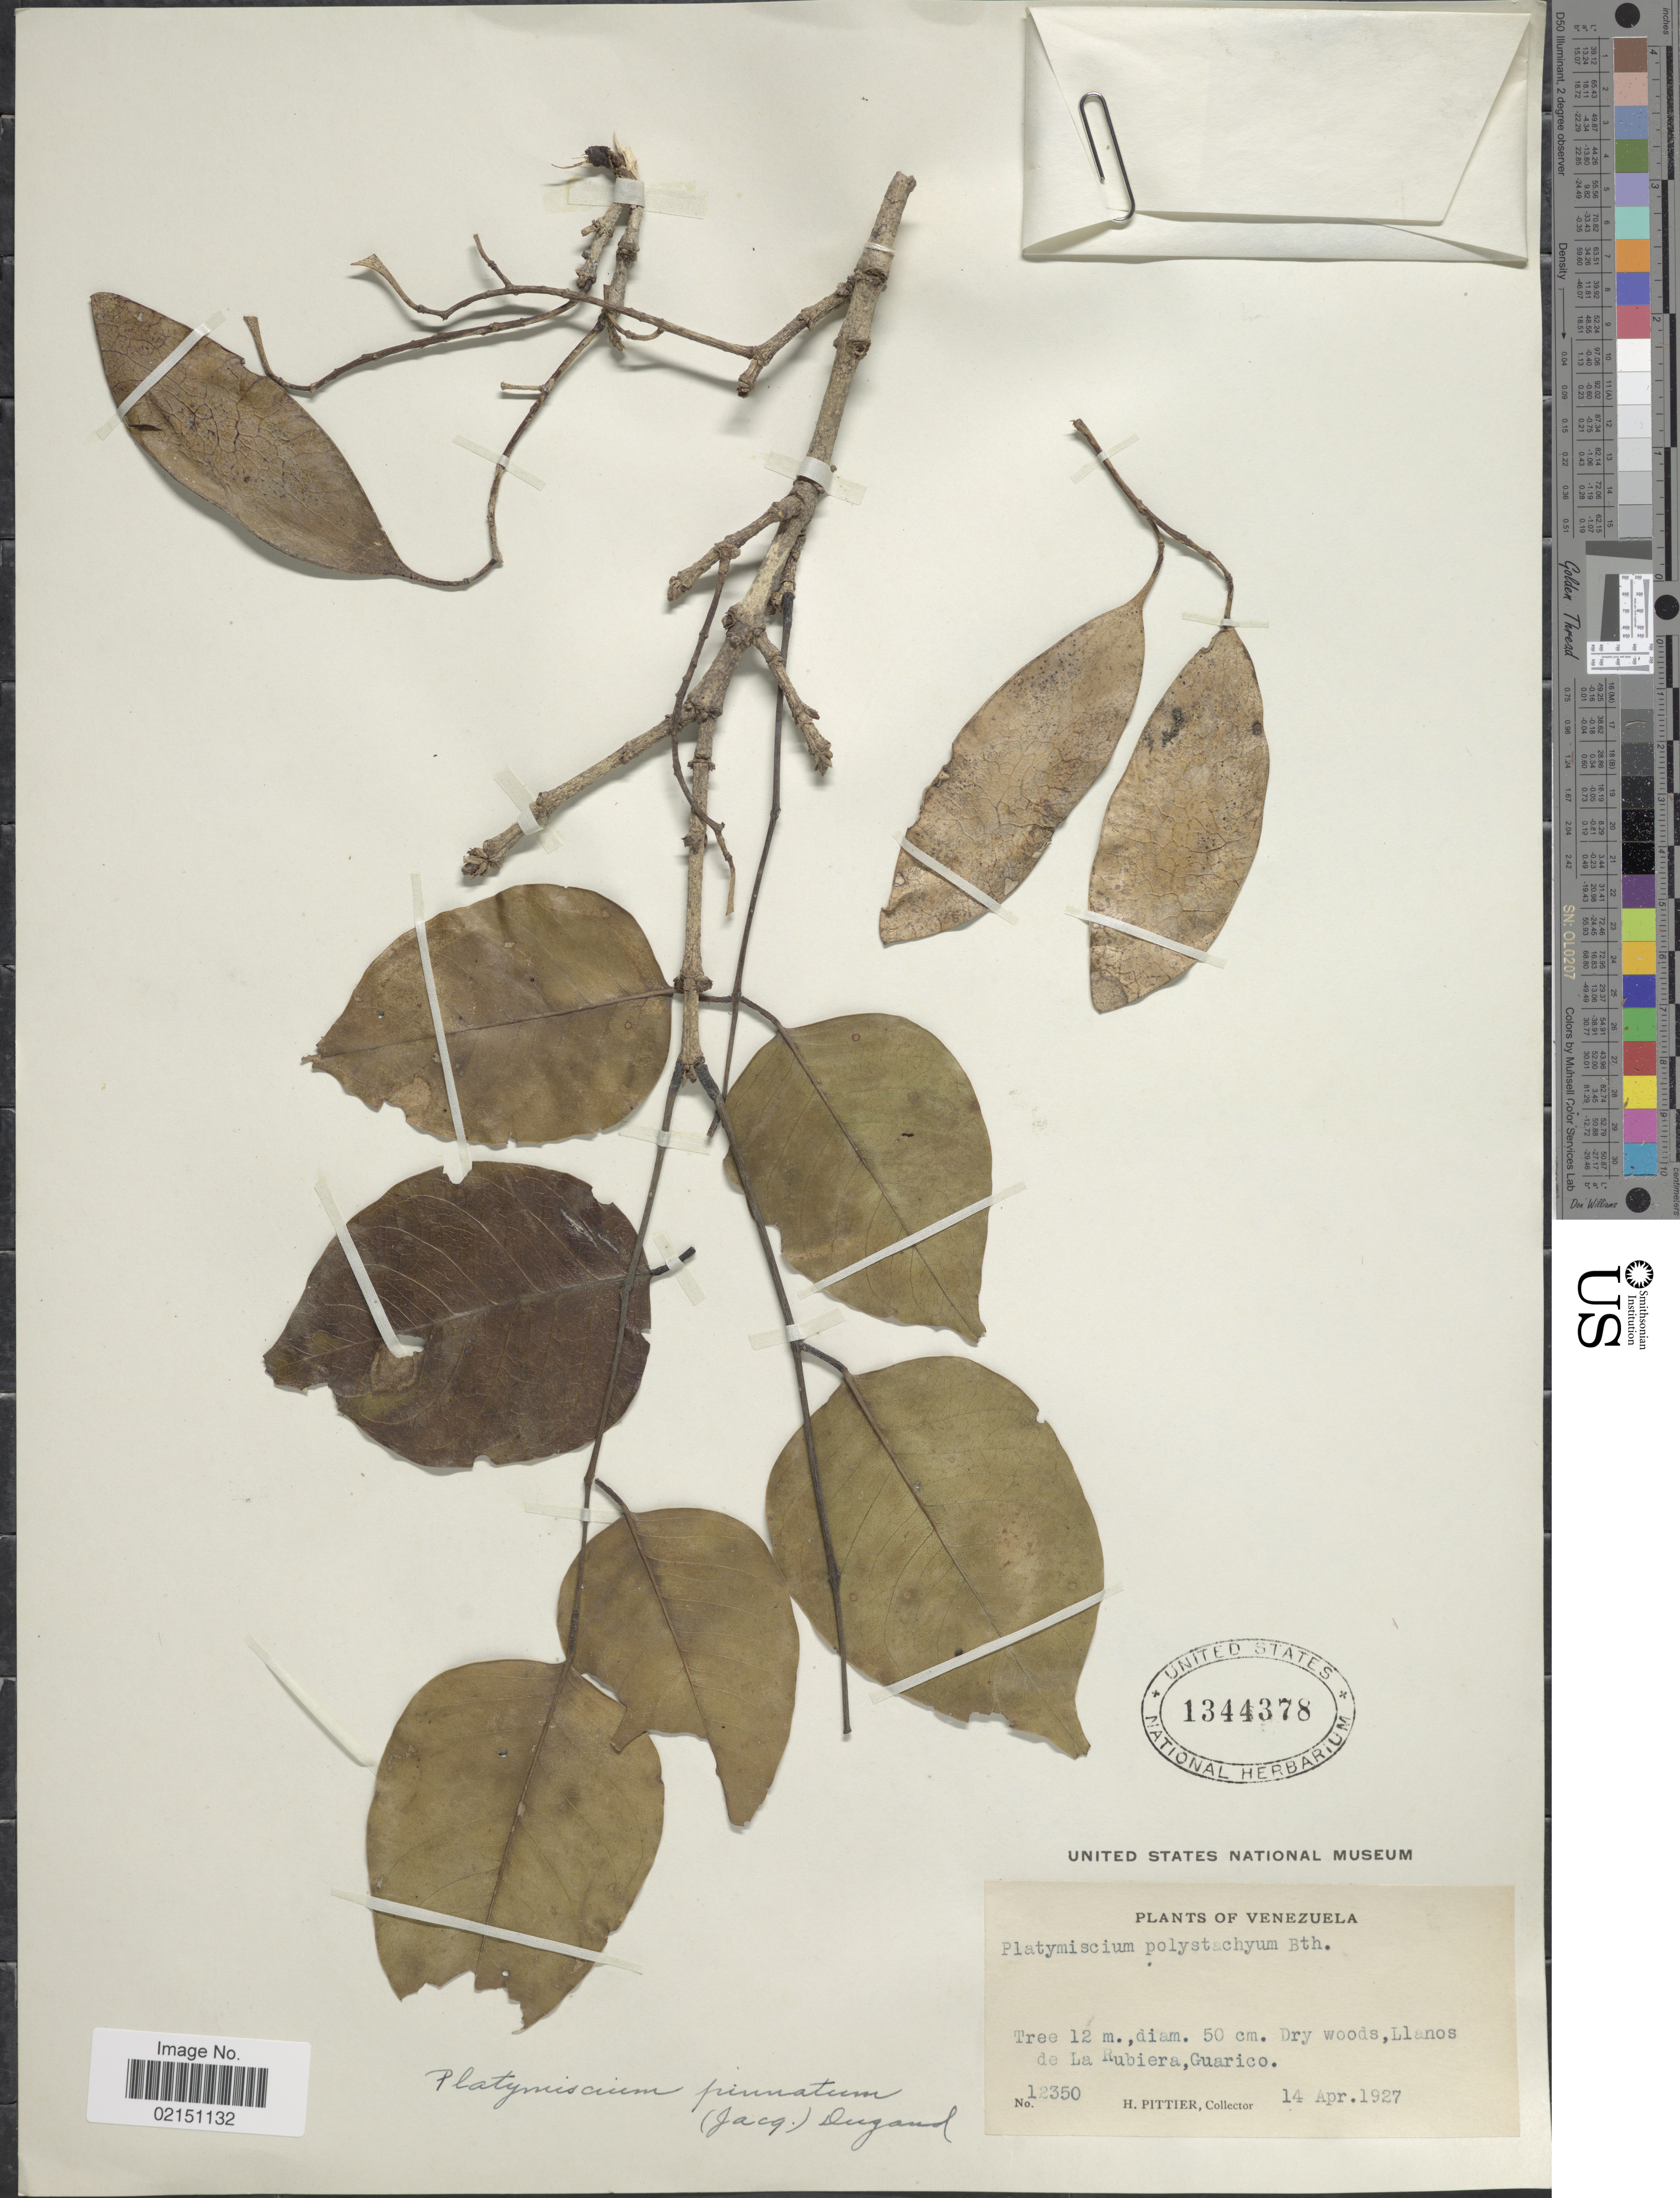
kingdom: Plantae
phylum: Tracheophyta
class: Magnoliopsida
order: Fabales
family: Fabaceae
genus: Platymiscium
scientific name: Platymiscium pinnatum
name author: (Jacq.) Dugand G.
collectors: H. F. Pittier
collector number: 12350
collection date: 1927-04-14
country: Venezuela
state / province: Guárico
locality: Llanos de la Rubiera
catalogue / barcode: US 1344378